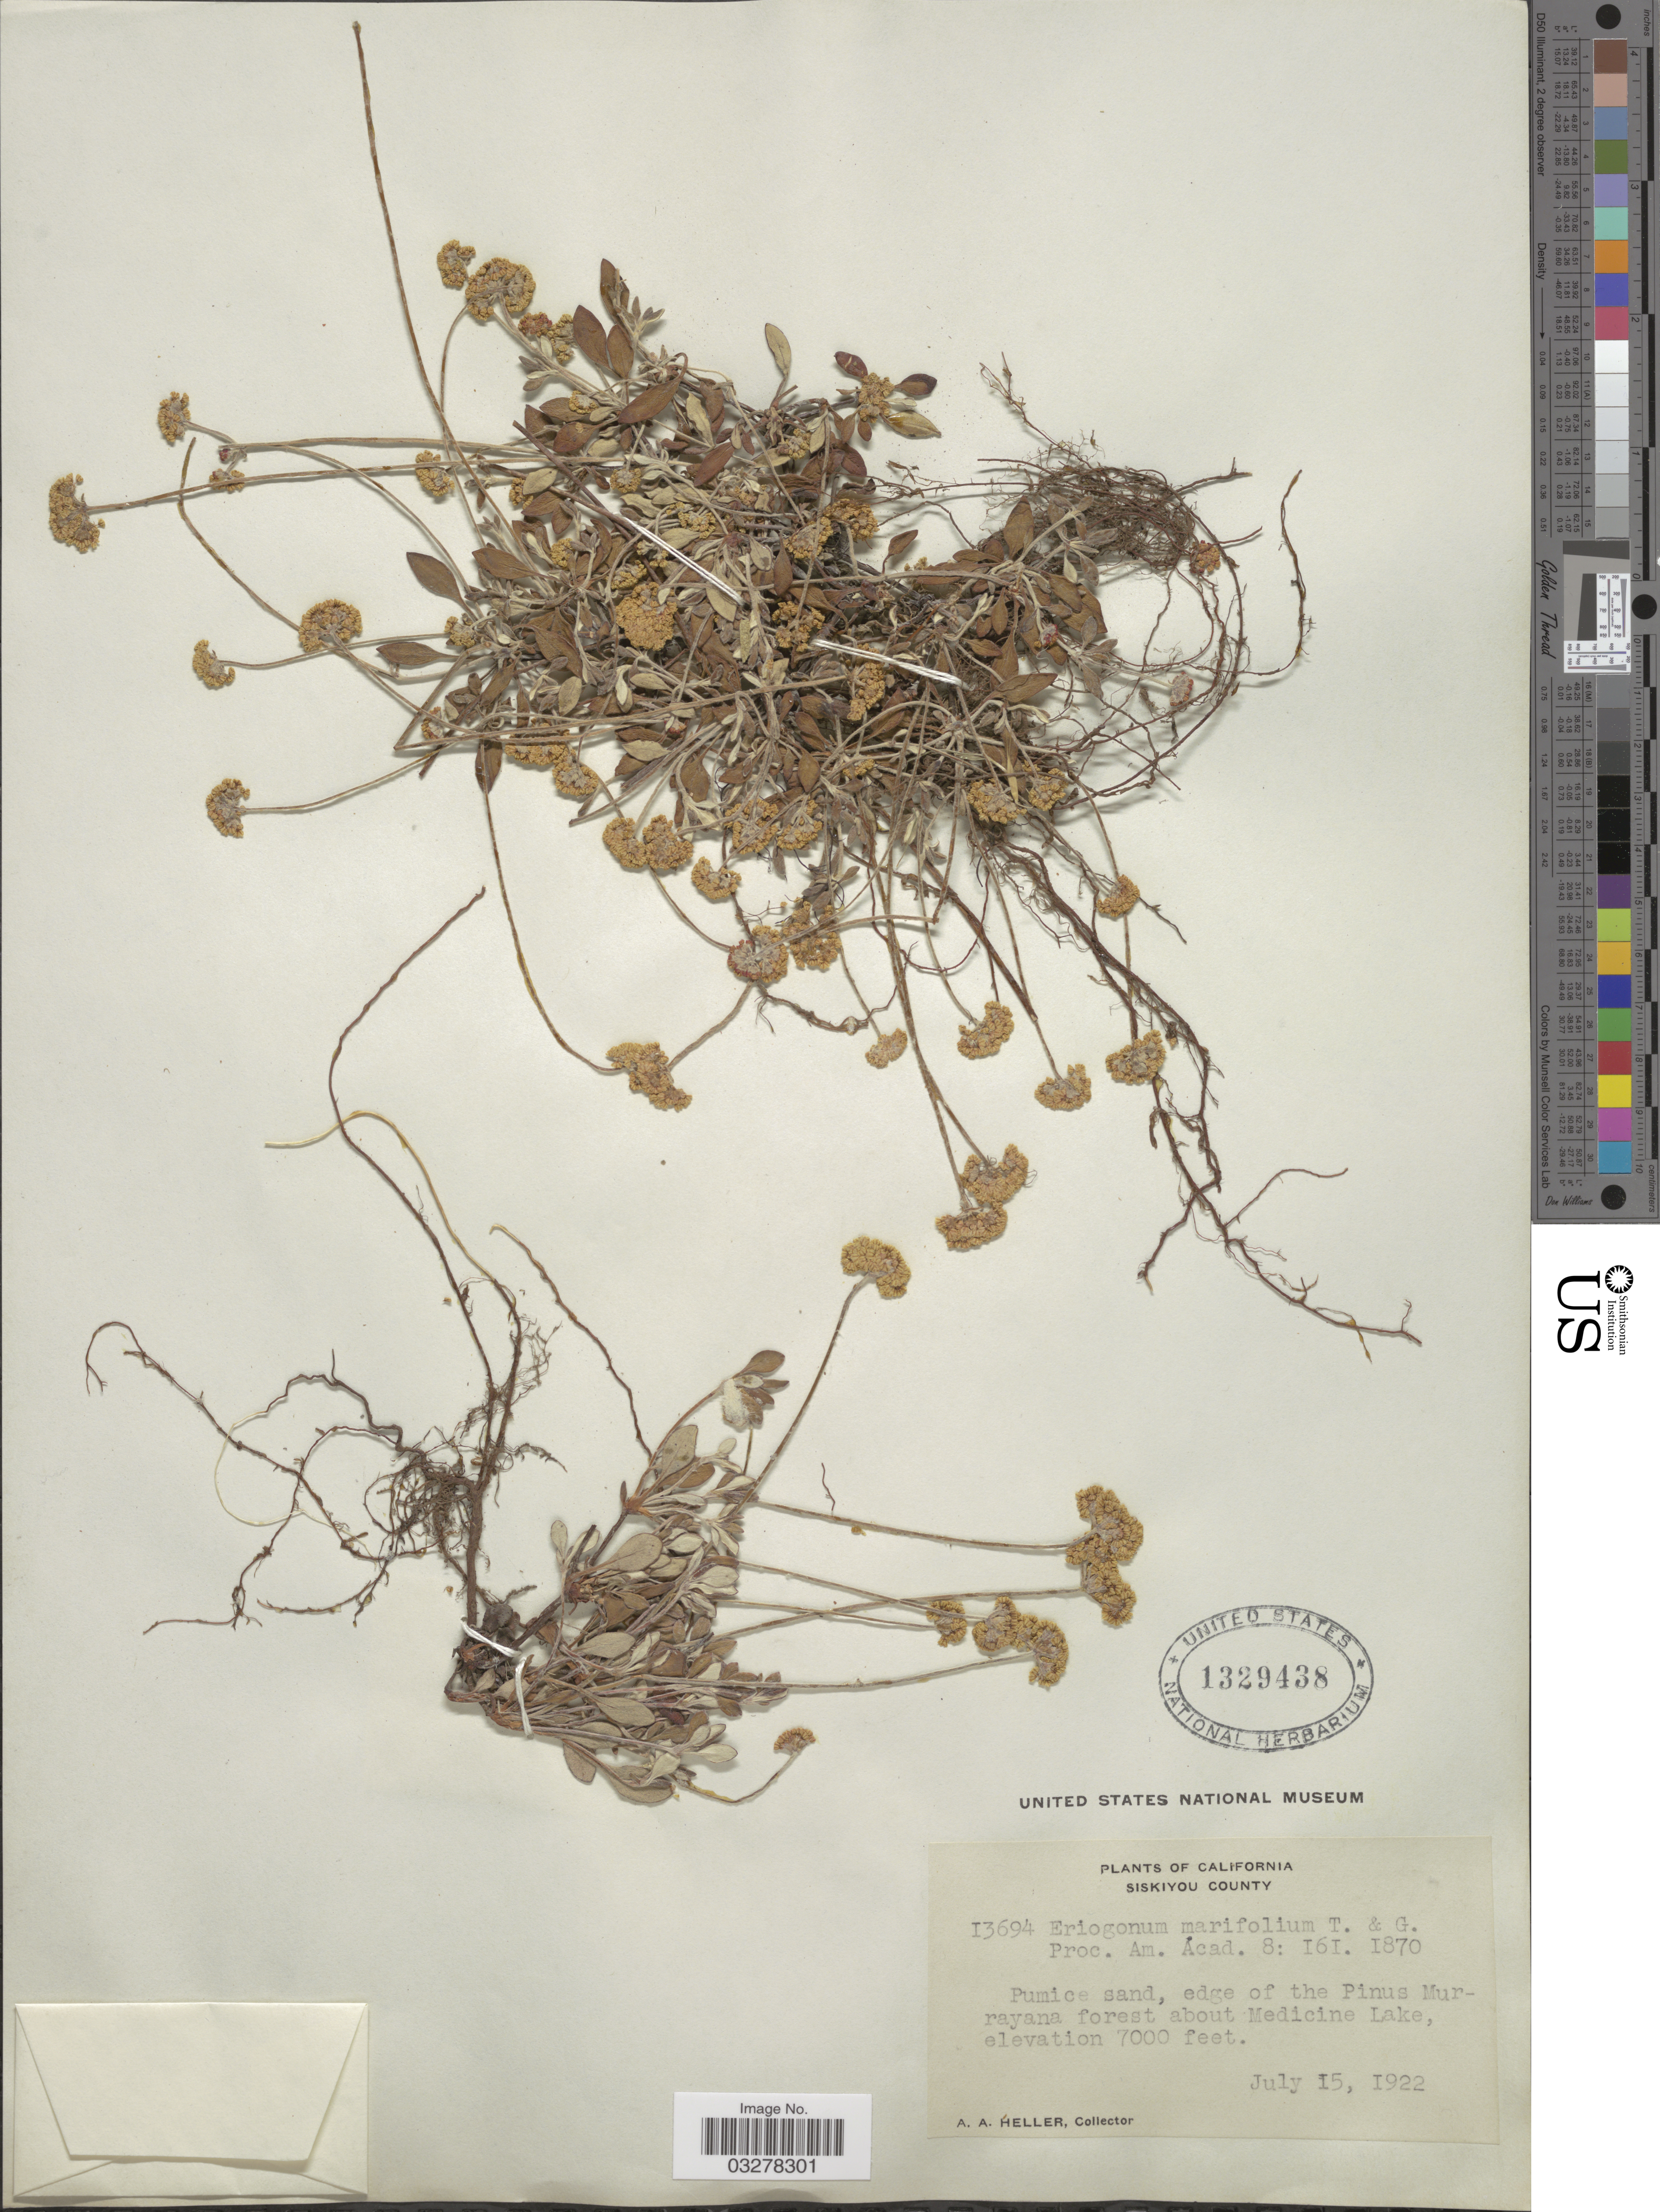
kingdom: Plantae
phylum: Tracheophyta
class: Magnoliopsida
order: Caryophyllales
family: Polygonaceae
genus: Eriogonum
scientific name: Eriogonum marifolium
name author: Torr. & A. Gray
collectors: A. A. Heller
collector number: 13694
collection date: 1922-07-15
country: United States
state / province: California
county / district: Siskiyou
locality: Siskiyou County. Edge of the Pinus Murrayana forest about Medicine Lake.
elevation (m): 2134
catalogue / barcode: US 1329438